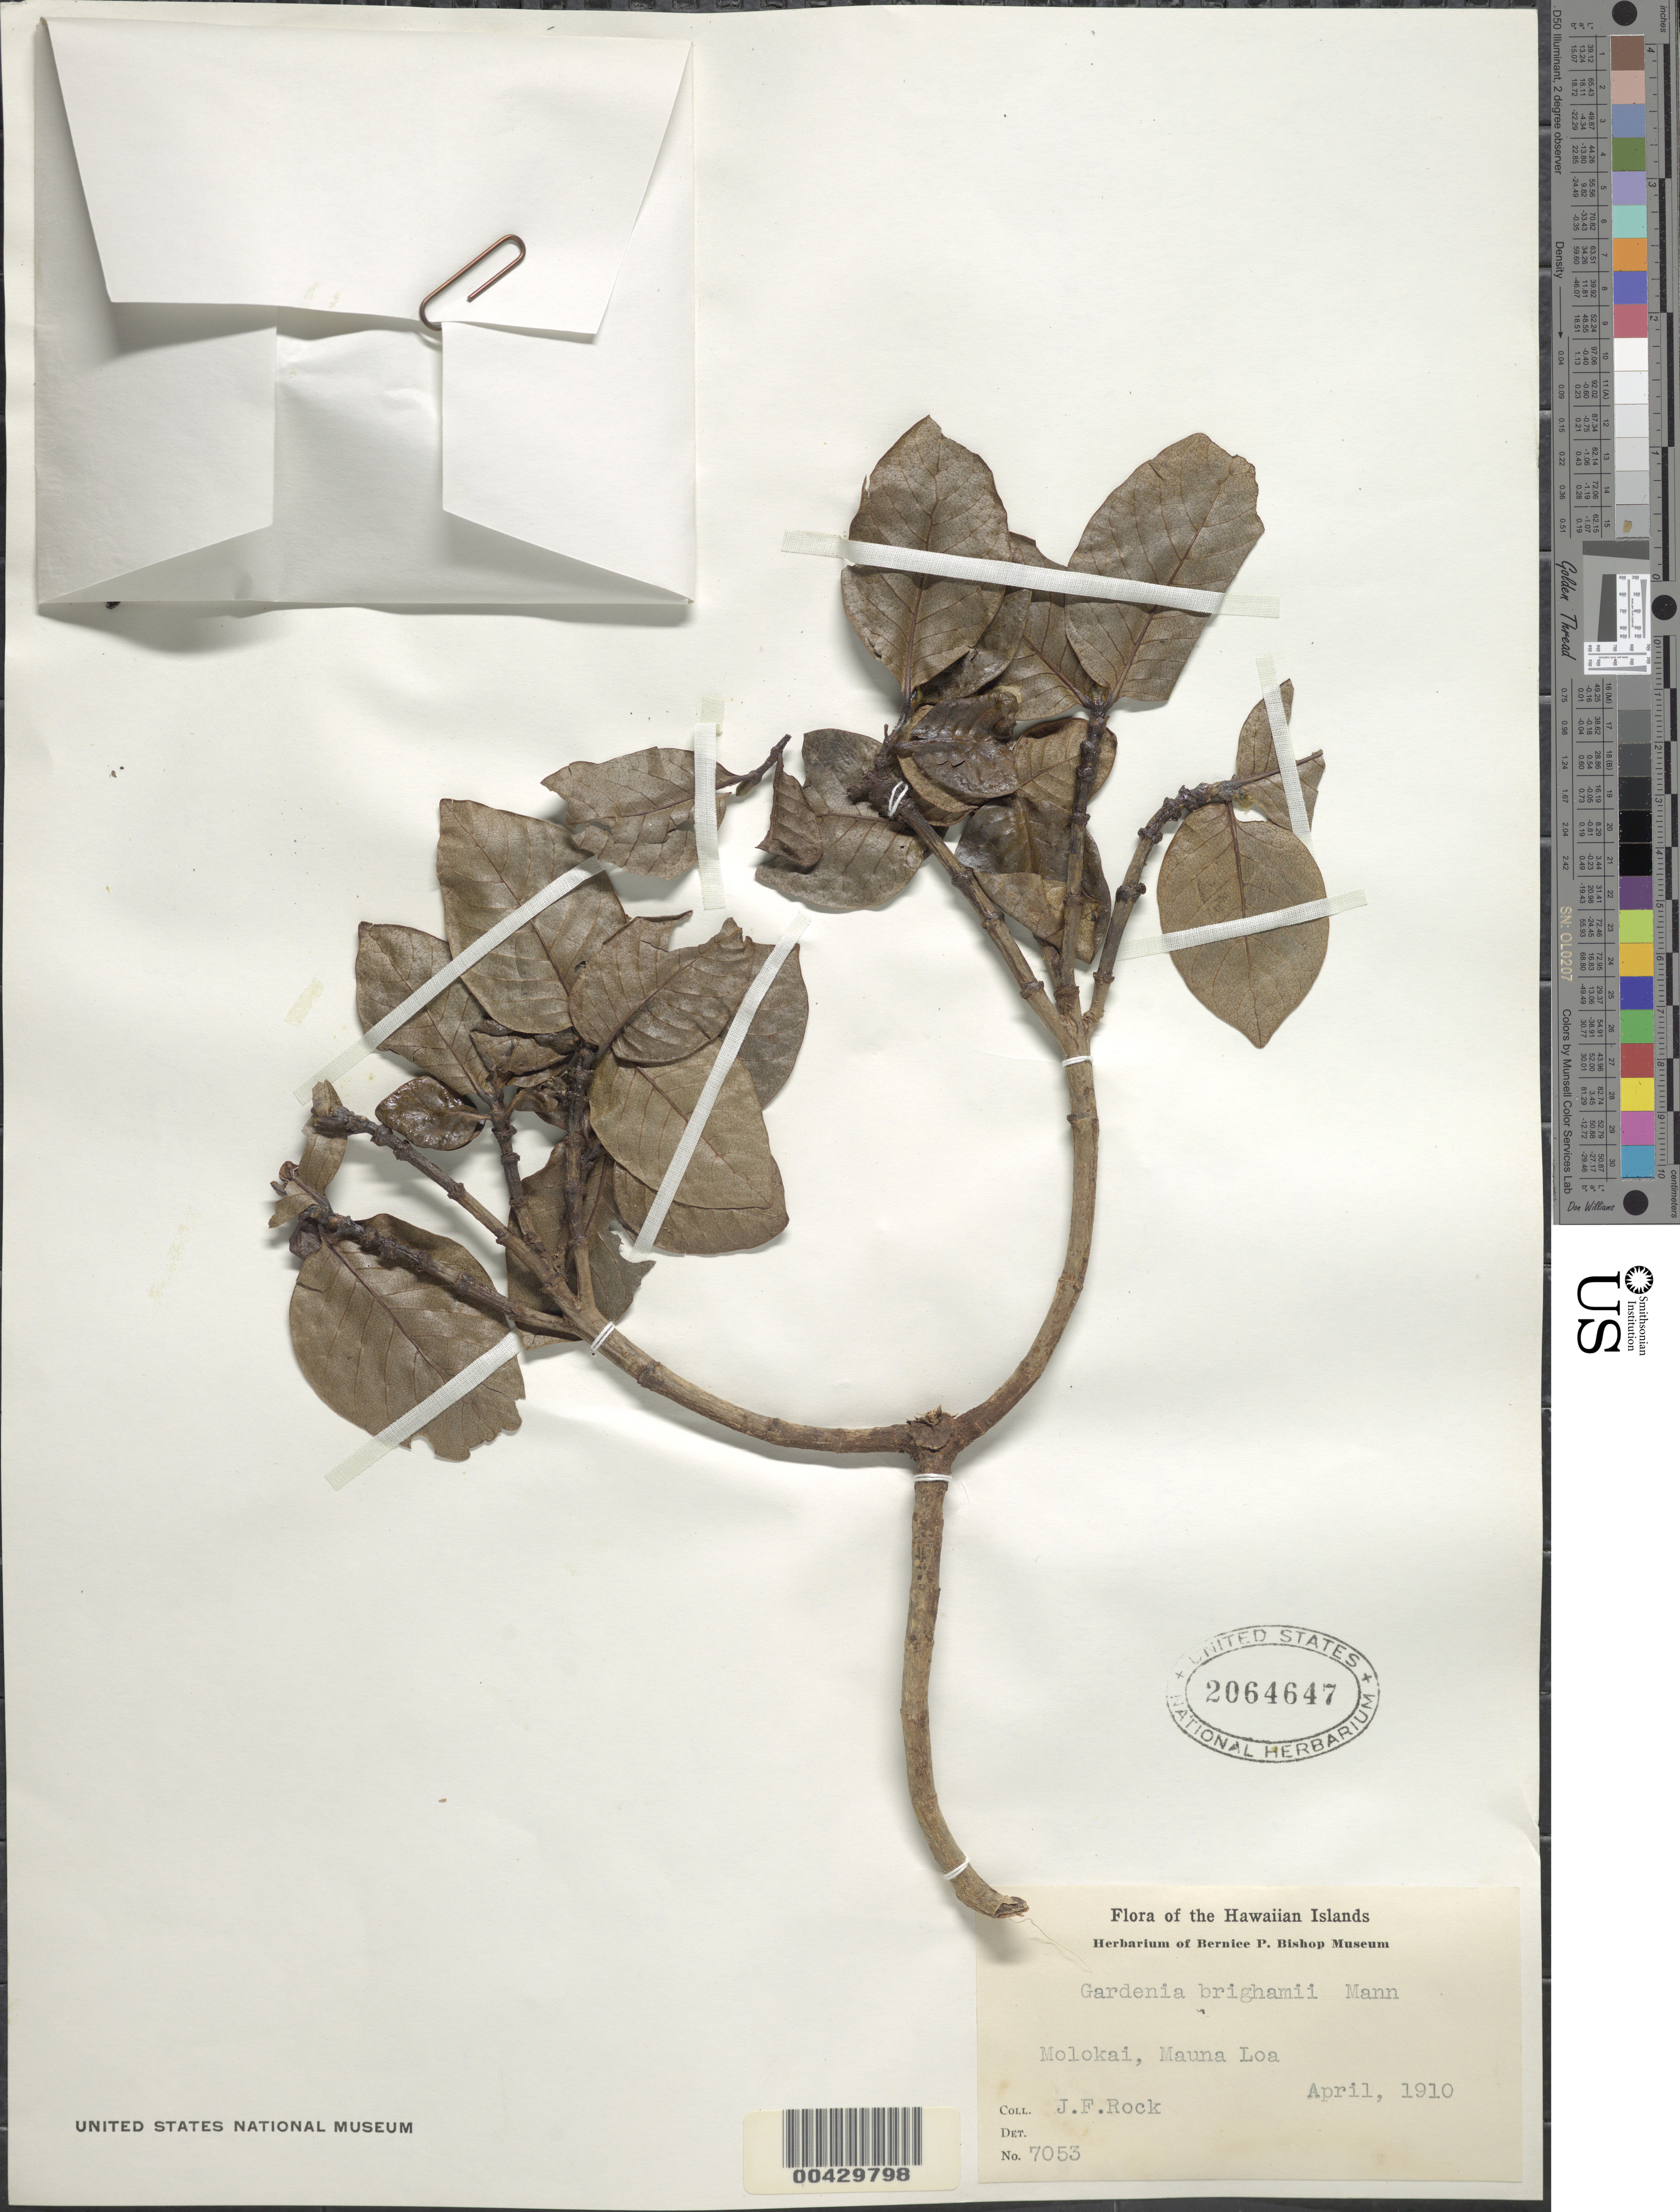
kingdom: Plantae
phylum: Tracheophyta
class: Magnoliopsida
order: Gentianales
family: Rubiaceae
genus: Gardenia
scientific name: Gardenia brighamii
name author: H. Mann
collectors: J. F. Rock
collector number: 7053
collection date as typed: Apr 1910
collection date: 1910-04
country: United States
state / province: Hawaii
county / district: Hawaii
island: Hawaii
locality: Mauna Loa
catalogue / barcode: US 2064647